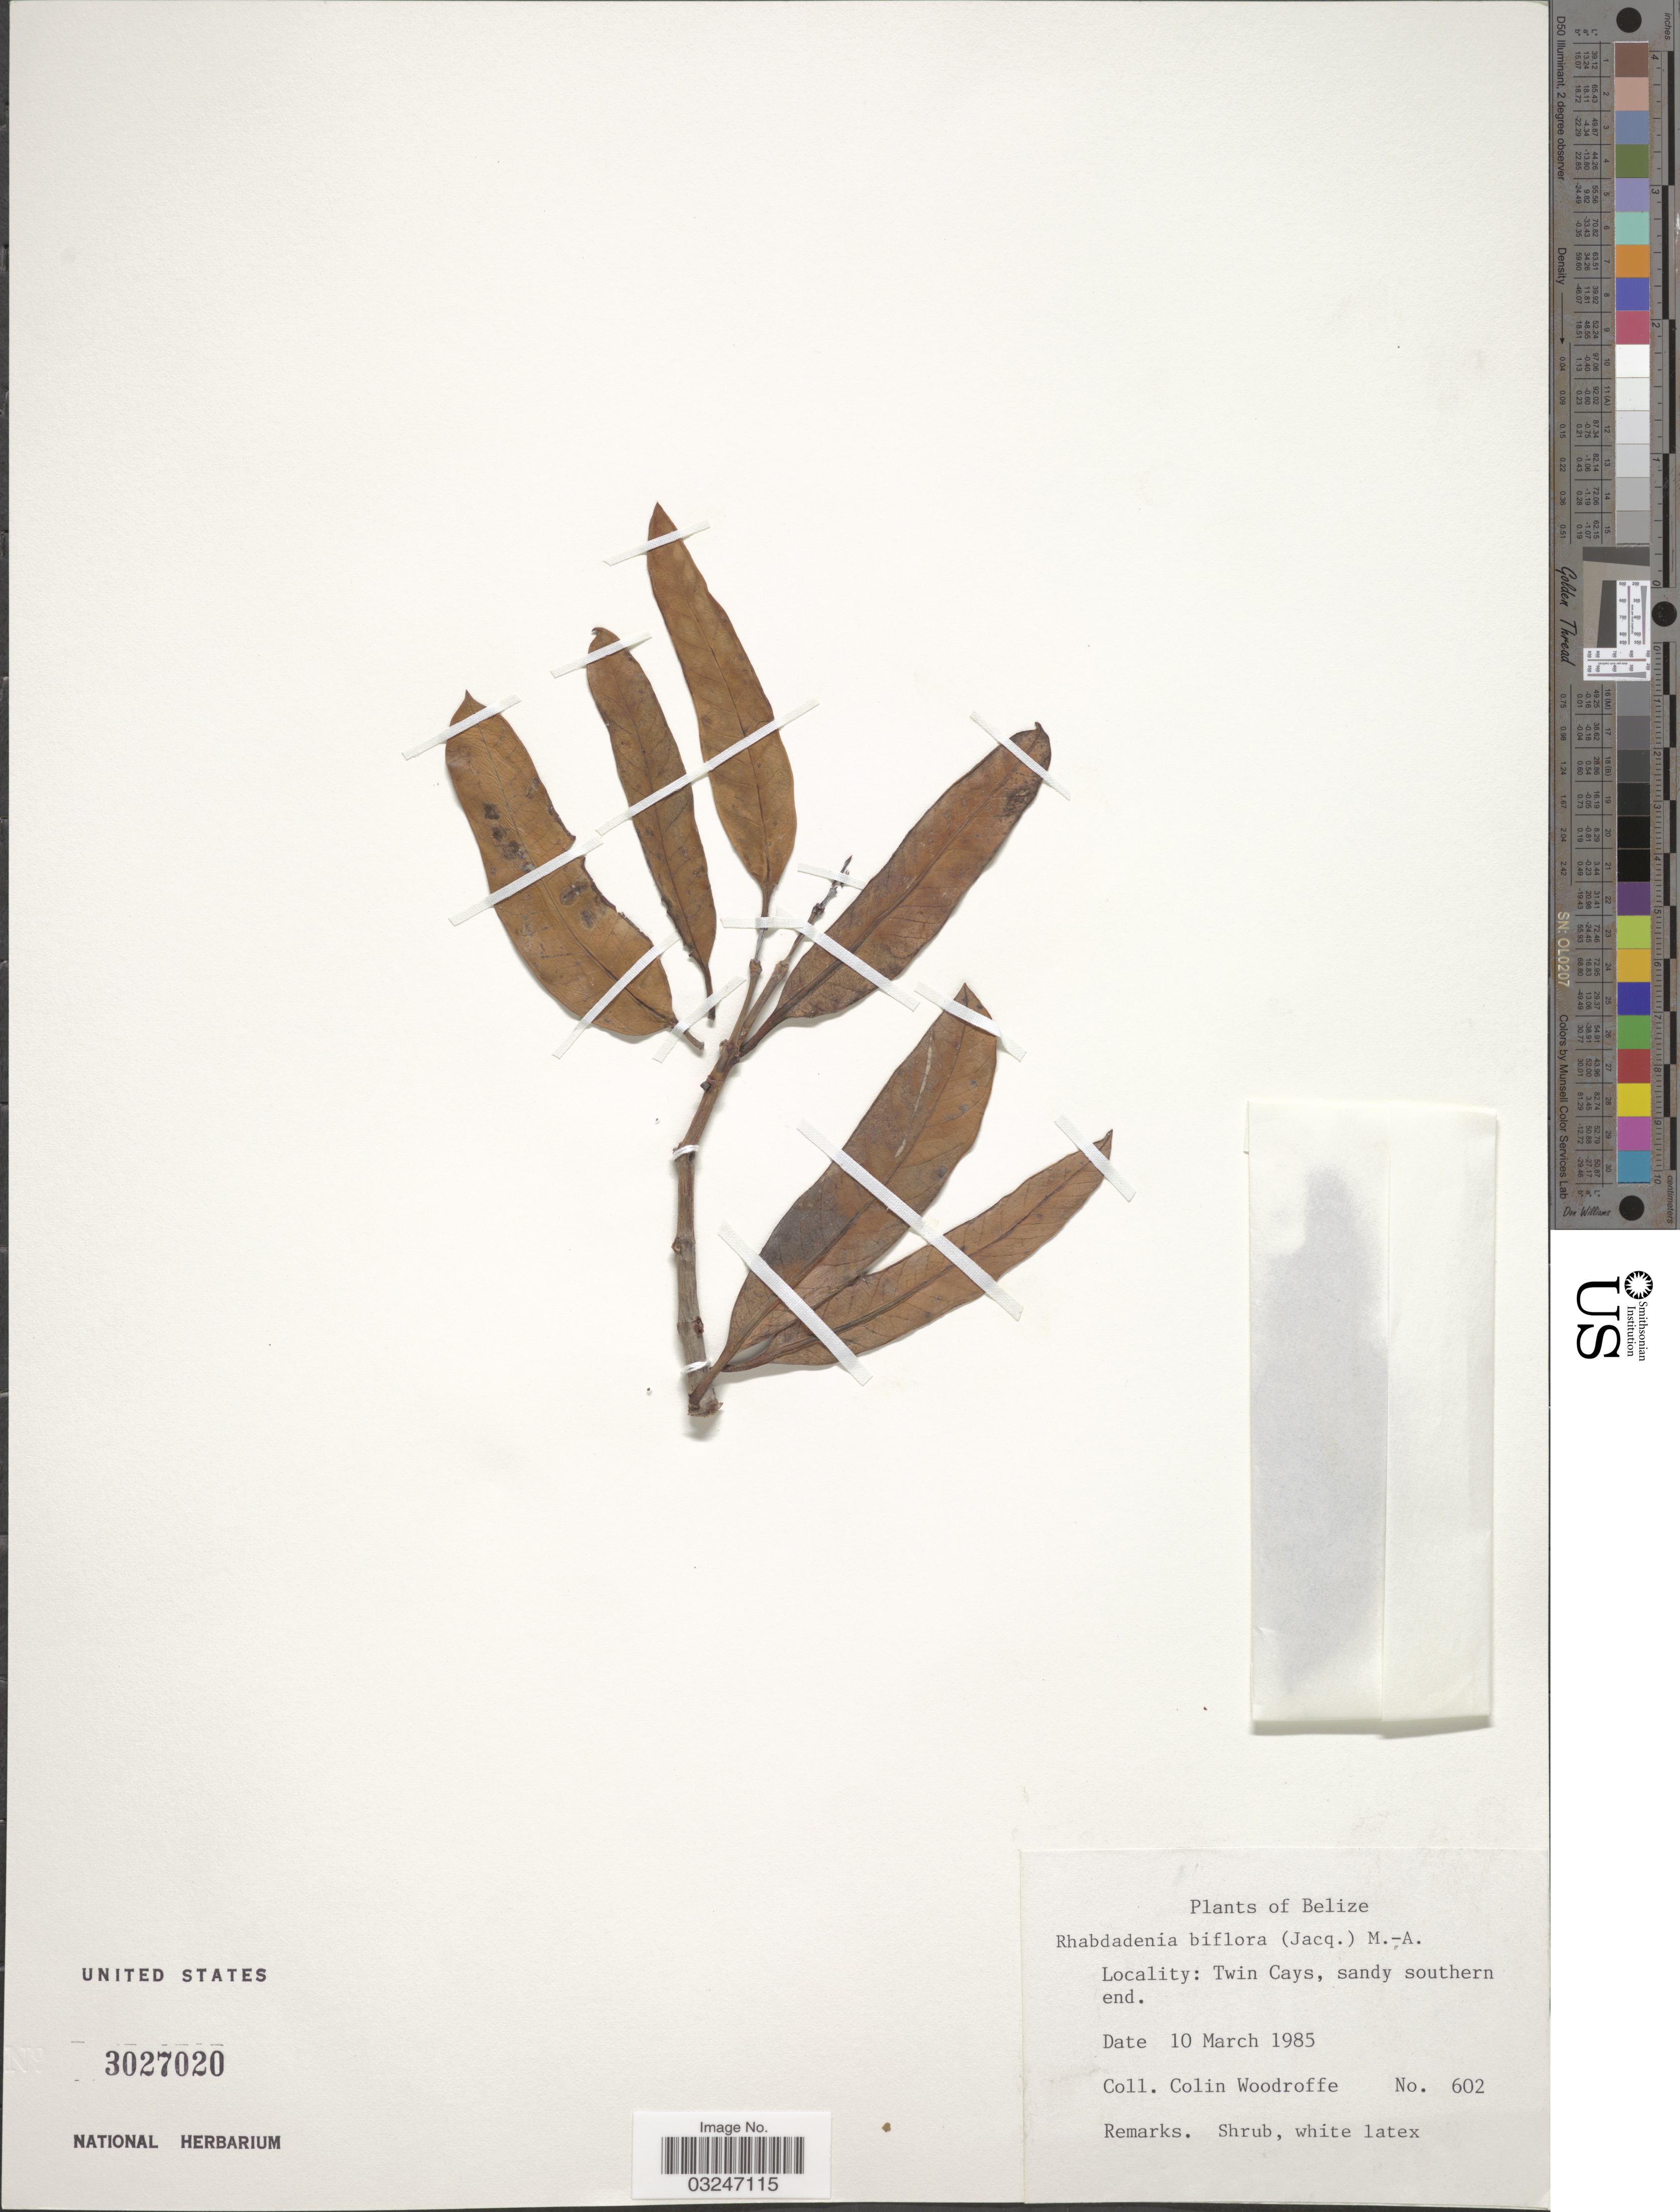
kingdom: Plantae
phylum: Tracheophyta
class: Magnoliopsida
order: Gentianales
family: Apocynaceae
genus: Rhabdadenia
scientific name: Rhabdadenia biflora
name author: (Jacq.) Müll. Arg.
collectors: C. Woodroffe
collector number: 602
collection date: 1985-03-10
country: Belize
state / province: Belize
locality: Twin Cays, sandy southern end.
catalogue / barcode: US 3027020